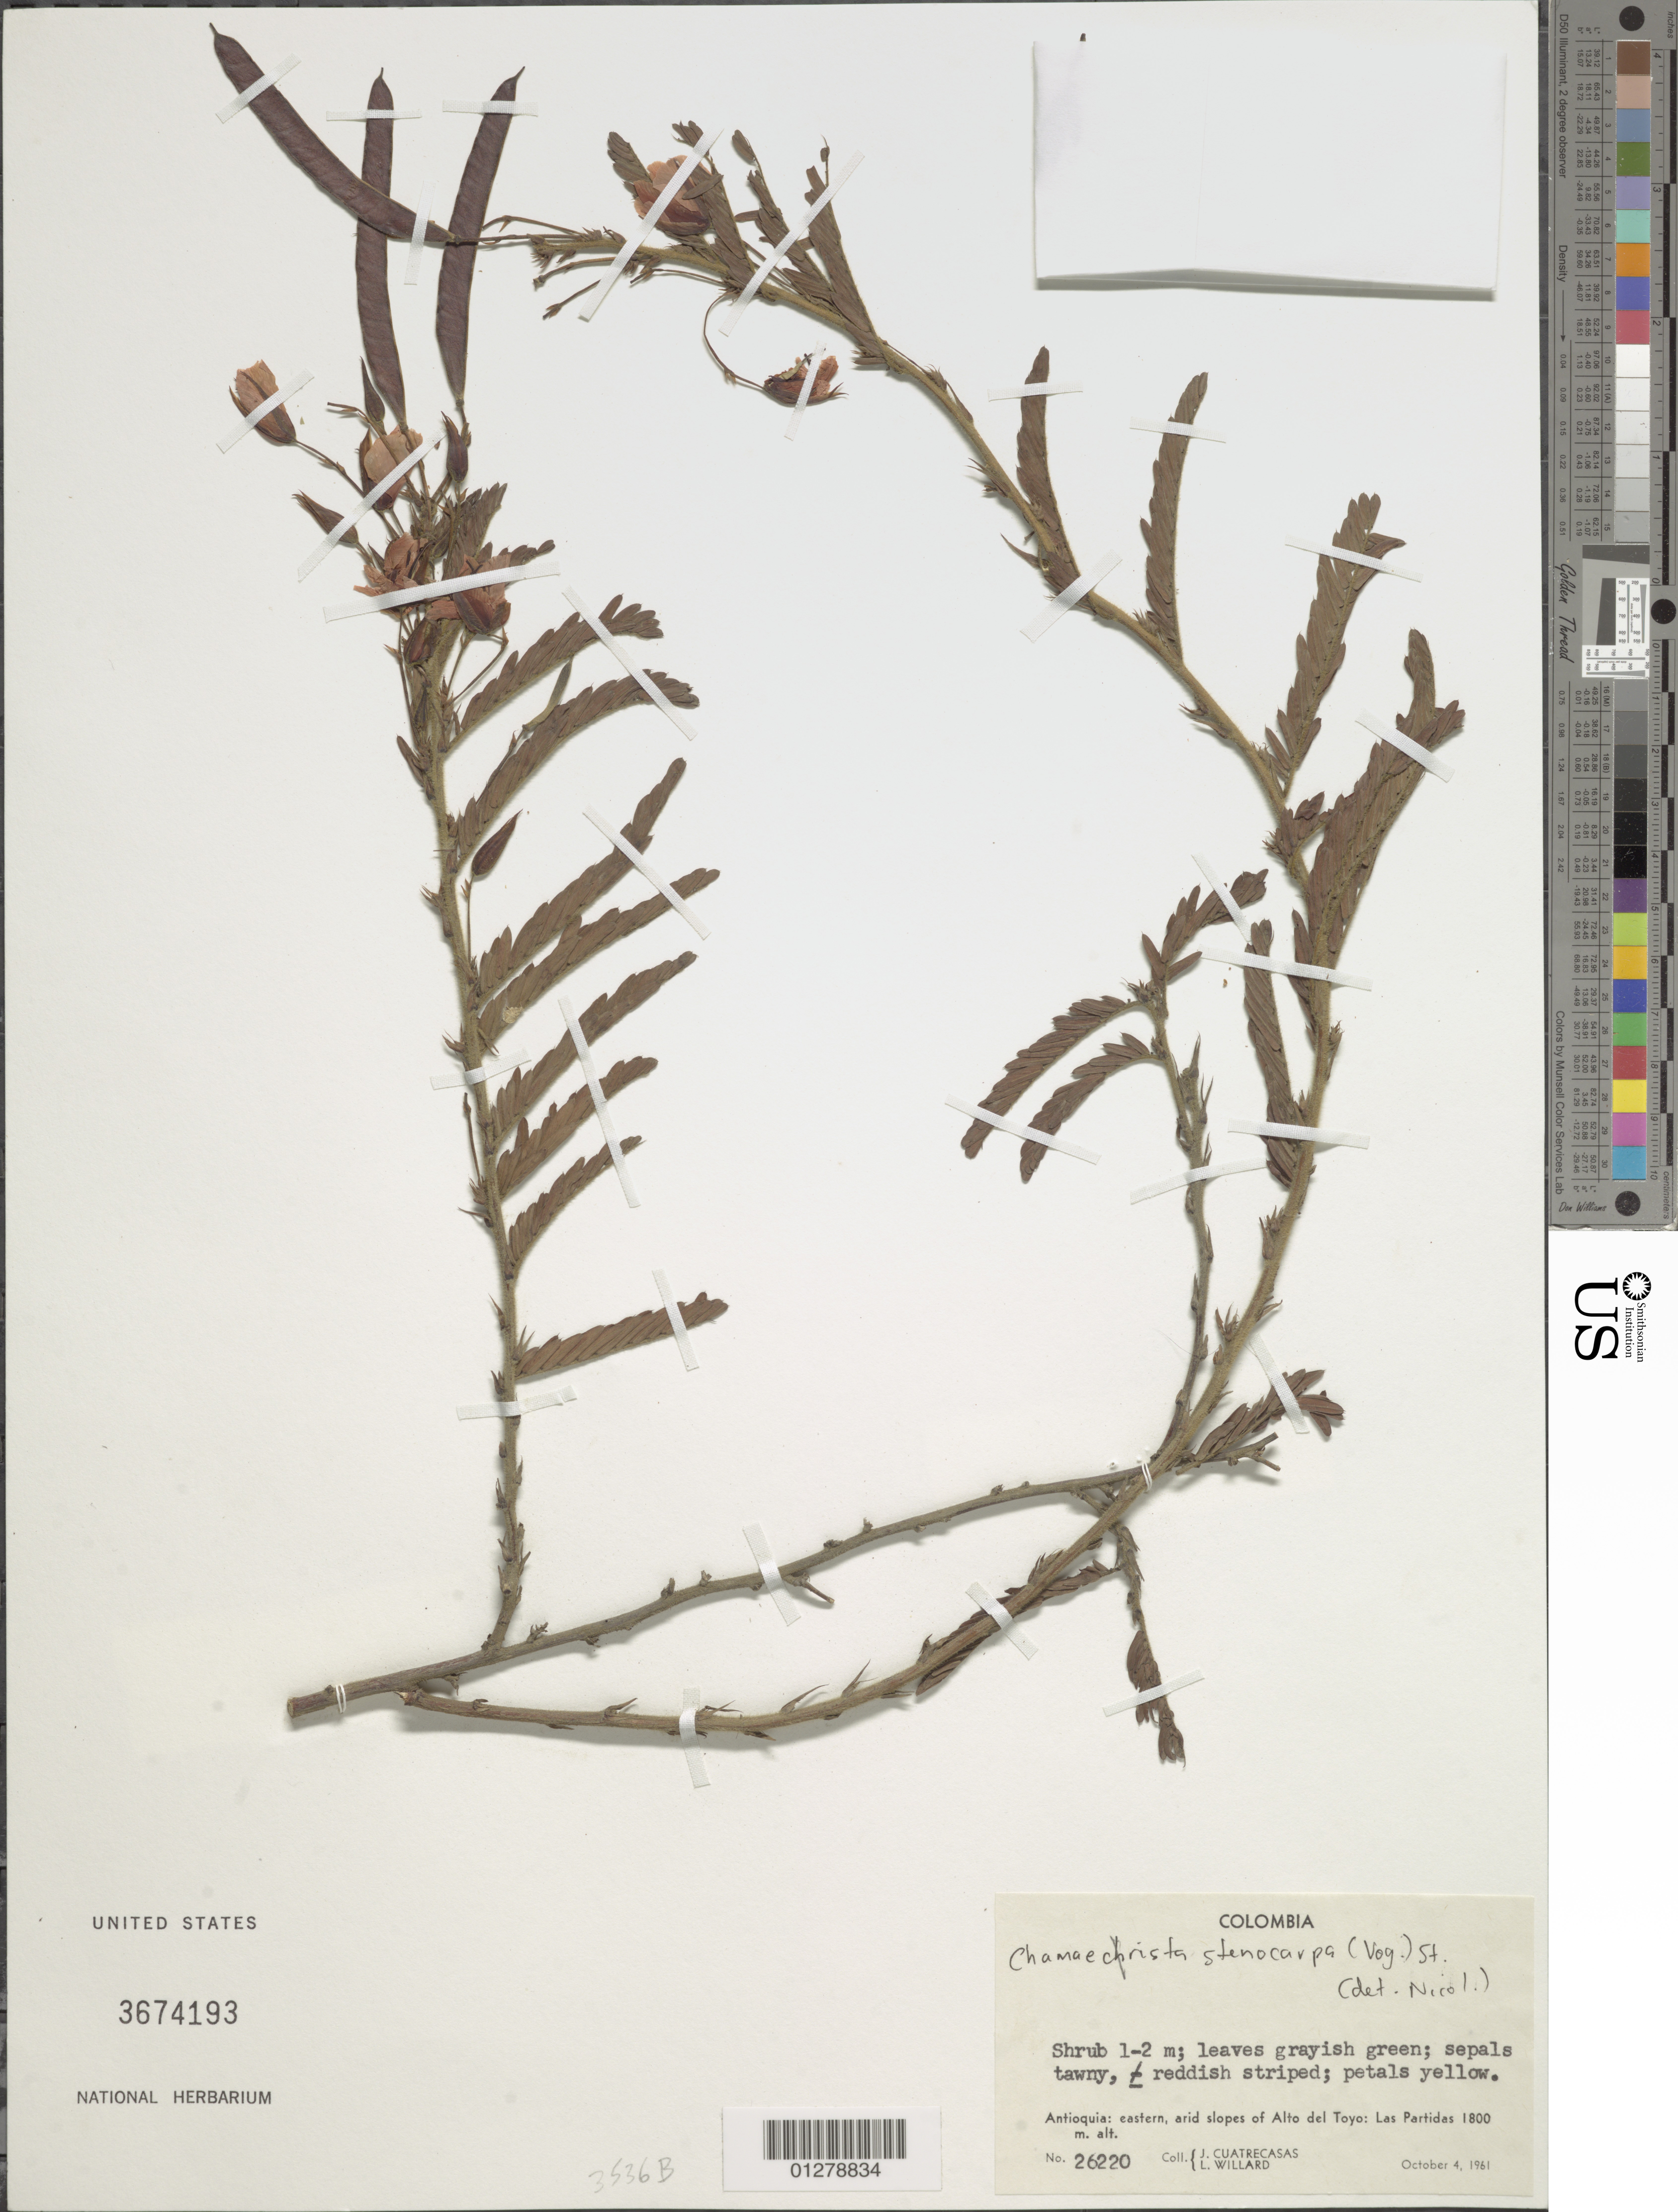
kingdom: Plantae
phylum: Tracheophyta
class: Magnoliopsida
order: Fabales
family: Fabaceae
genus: Cassia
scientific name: Cassia stenocarpa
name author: Vogel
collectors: J. Cuatrecasas & L. Willard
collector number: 26220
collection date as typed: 04 Oct 1961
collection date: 1961-10-04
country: Colombia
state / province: Antioquia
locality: Eastern, arid slopes of Alto del Toyo; las Partidas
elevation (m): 1800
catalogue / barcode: US 3674193